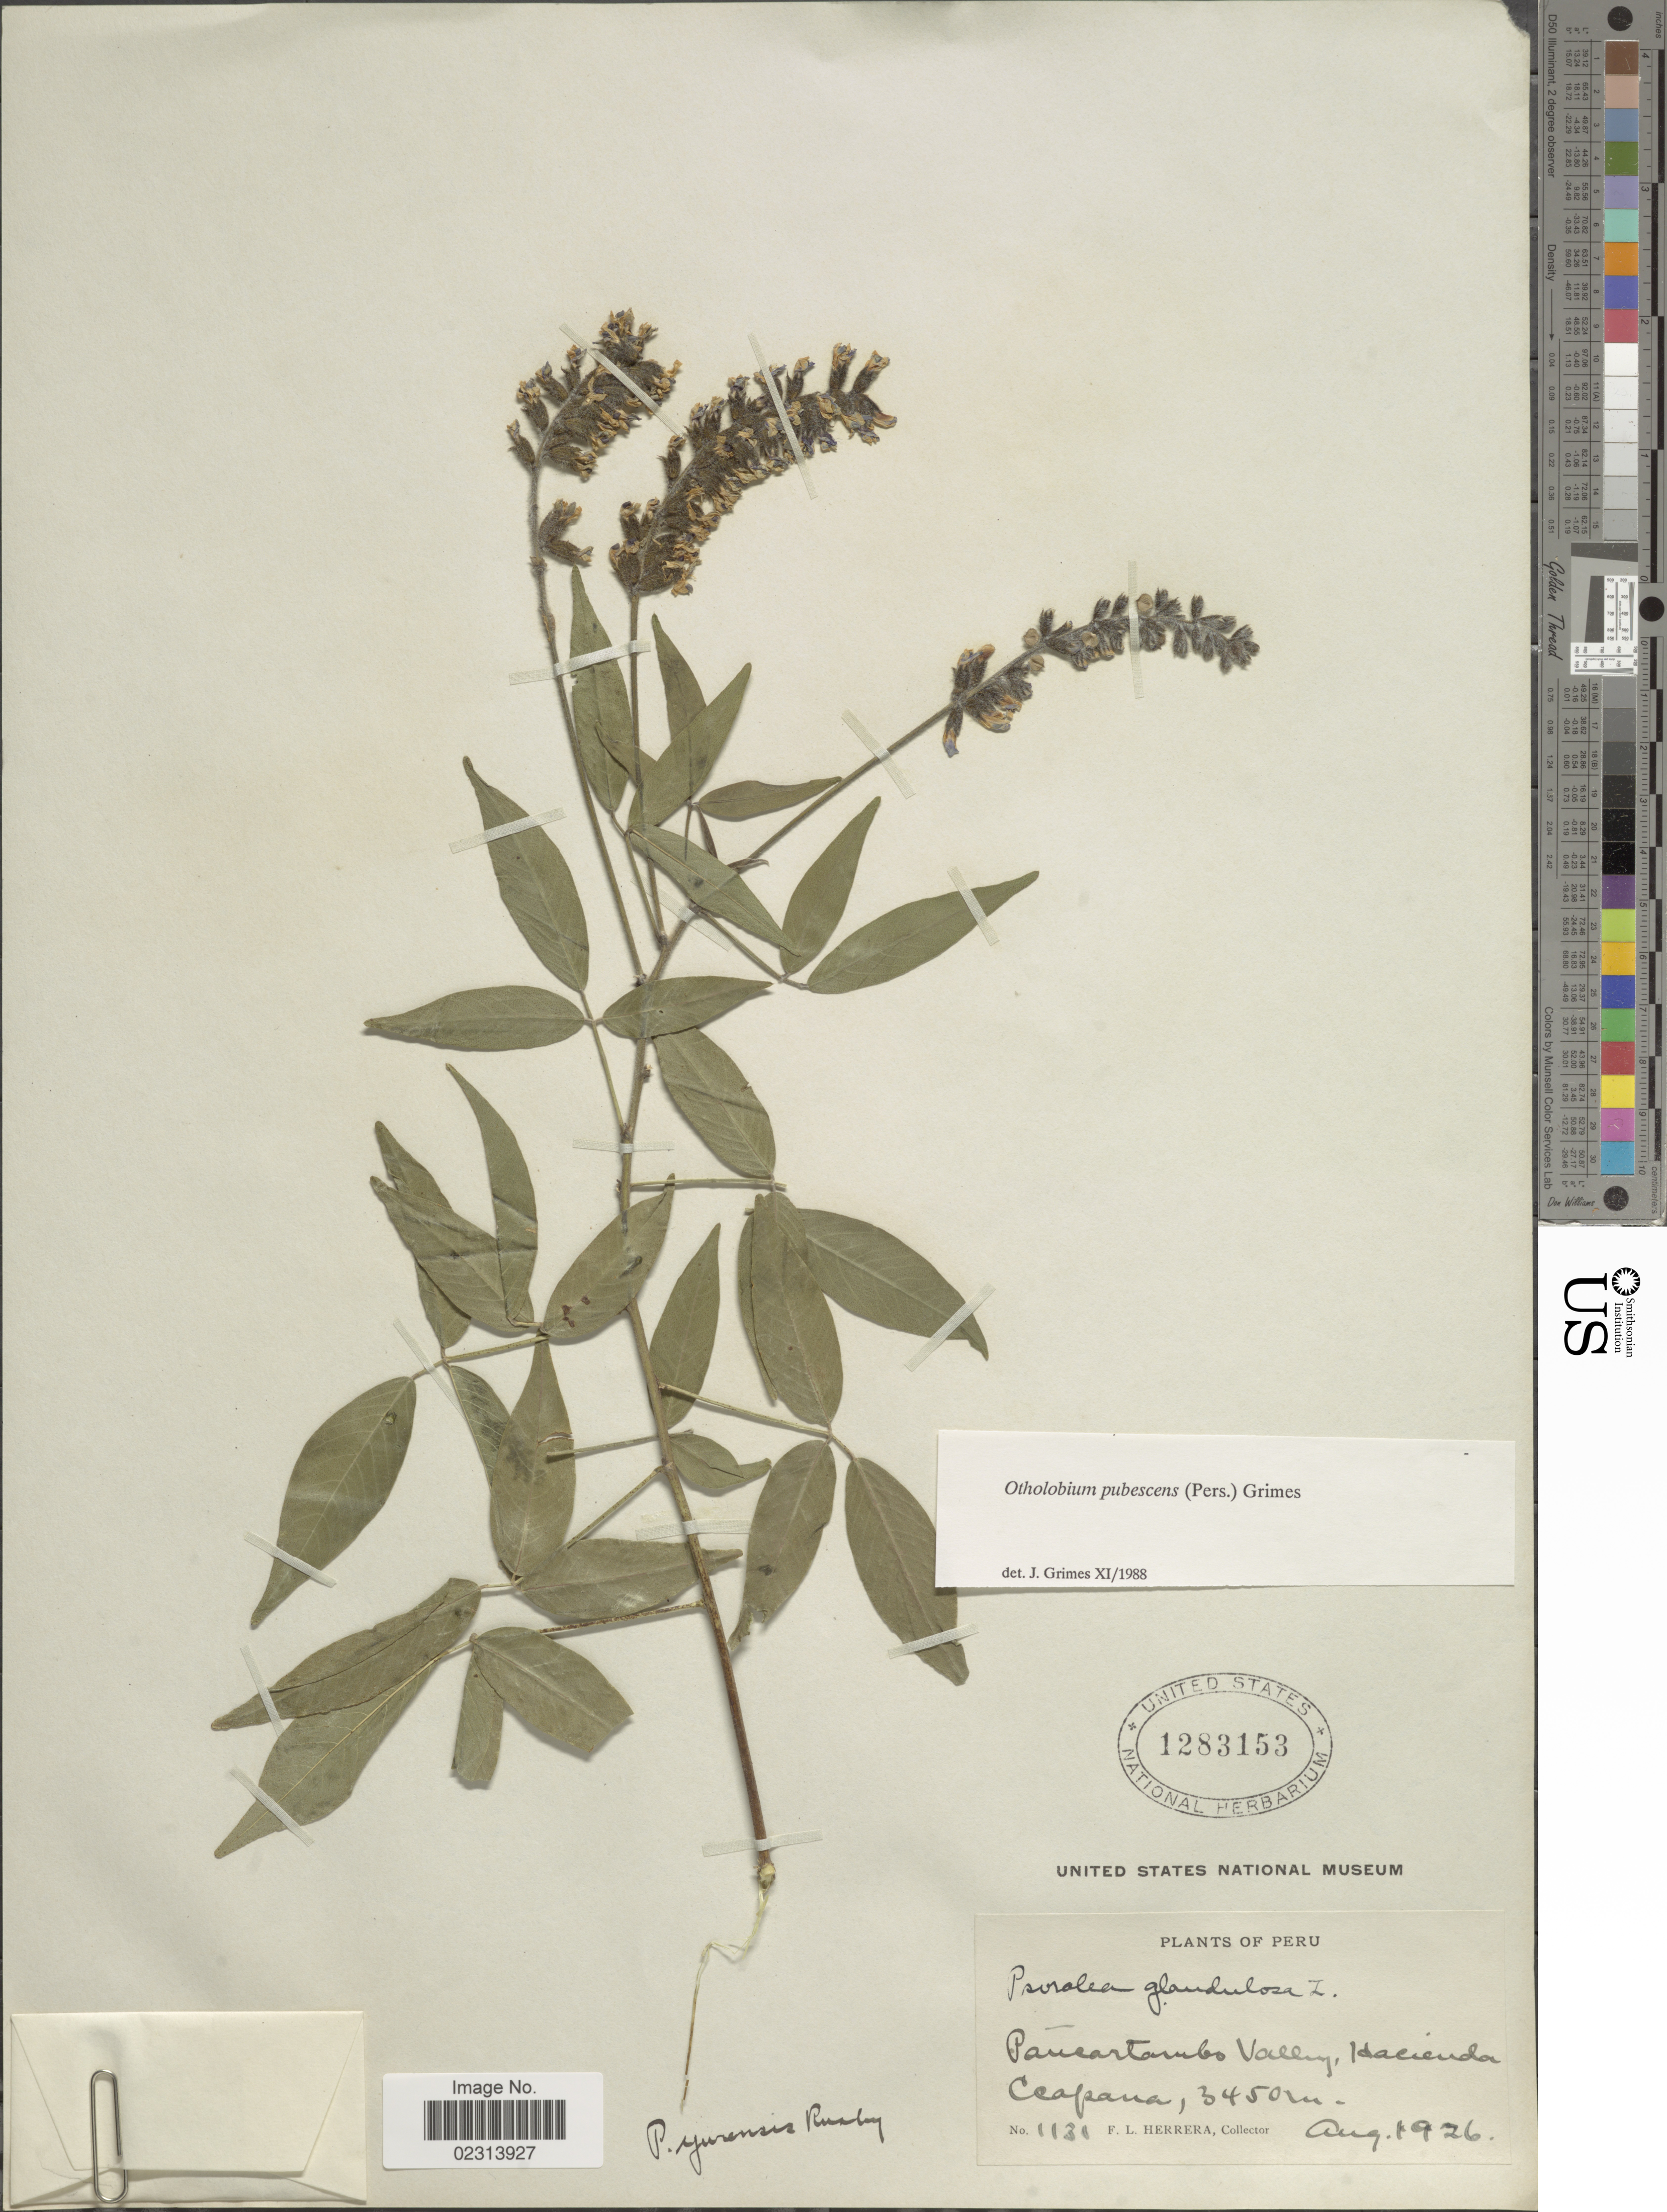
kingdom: Plantae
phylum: Tracheophyta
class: Magnoliopsida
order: Fabales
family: Fabaceae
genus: Otholobium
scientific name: Otholobium pubescens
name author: (Poir.) J.W. Grimes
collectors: F. L. Herrera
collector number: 1131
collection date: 1926-08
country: Peru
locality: Paucartambo Valley, Hacienda Ceapana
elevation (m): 3450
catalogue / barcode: US 1283153